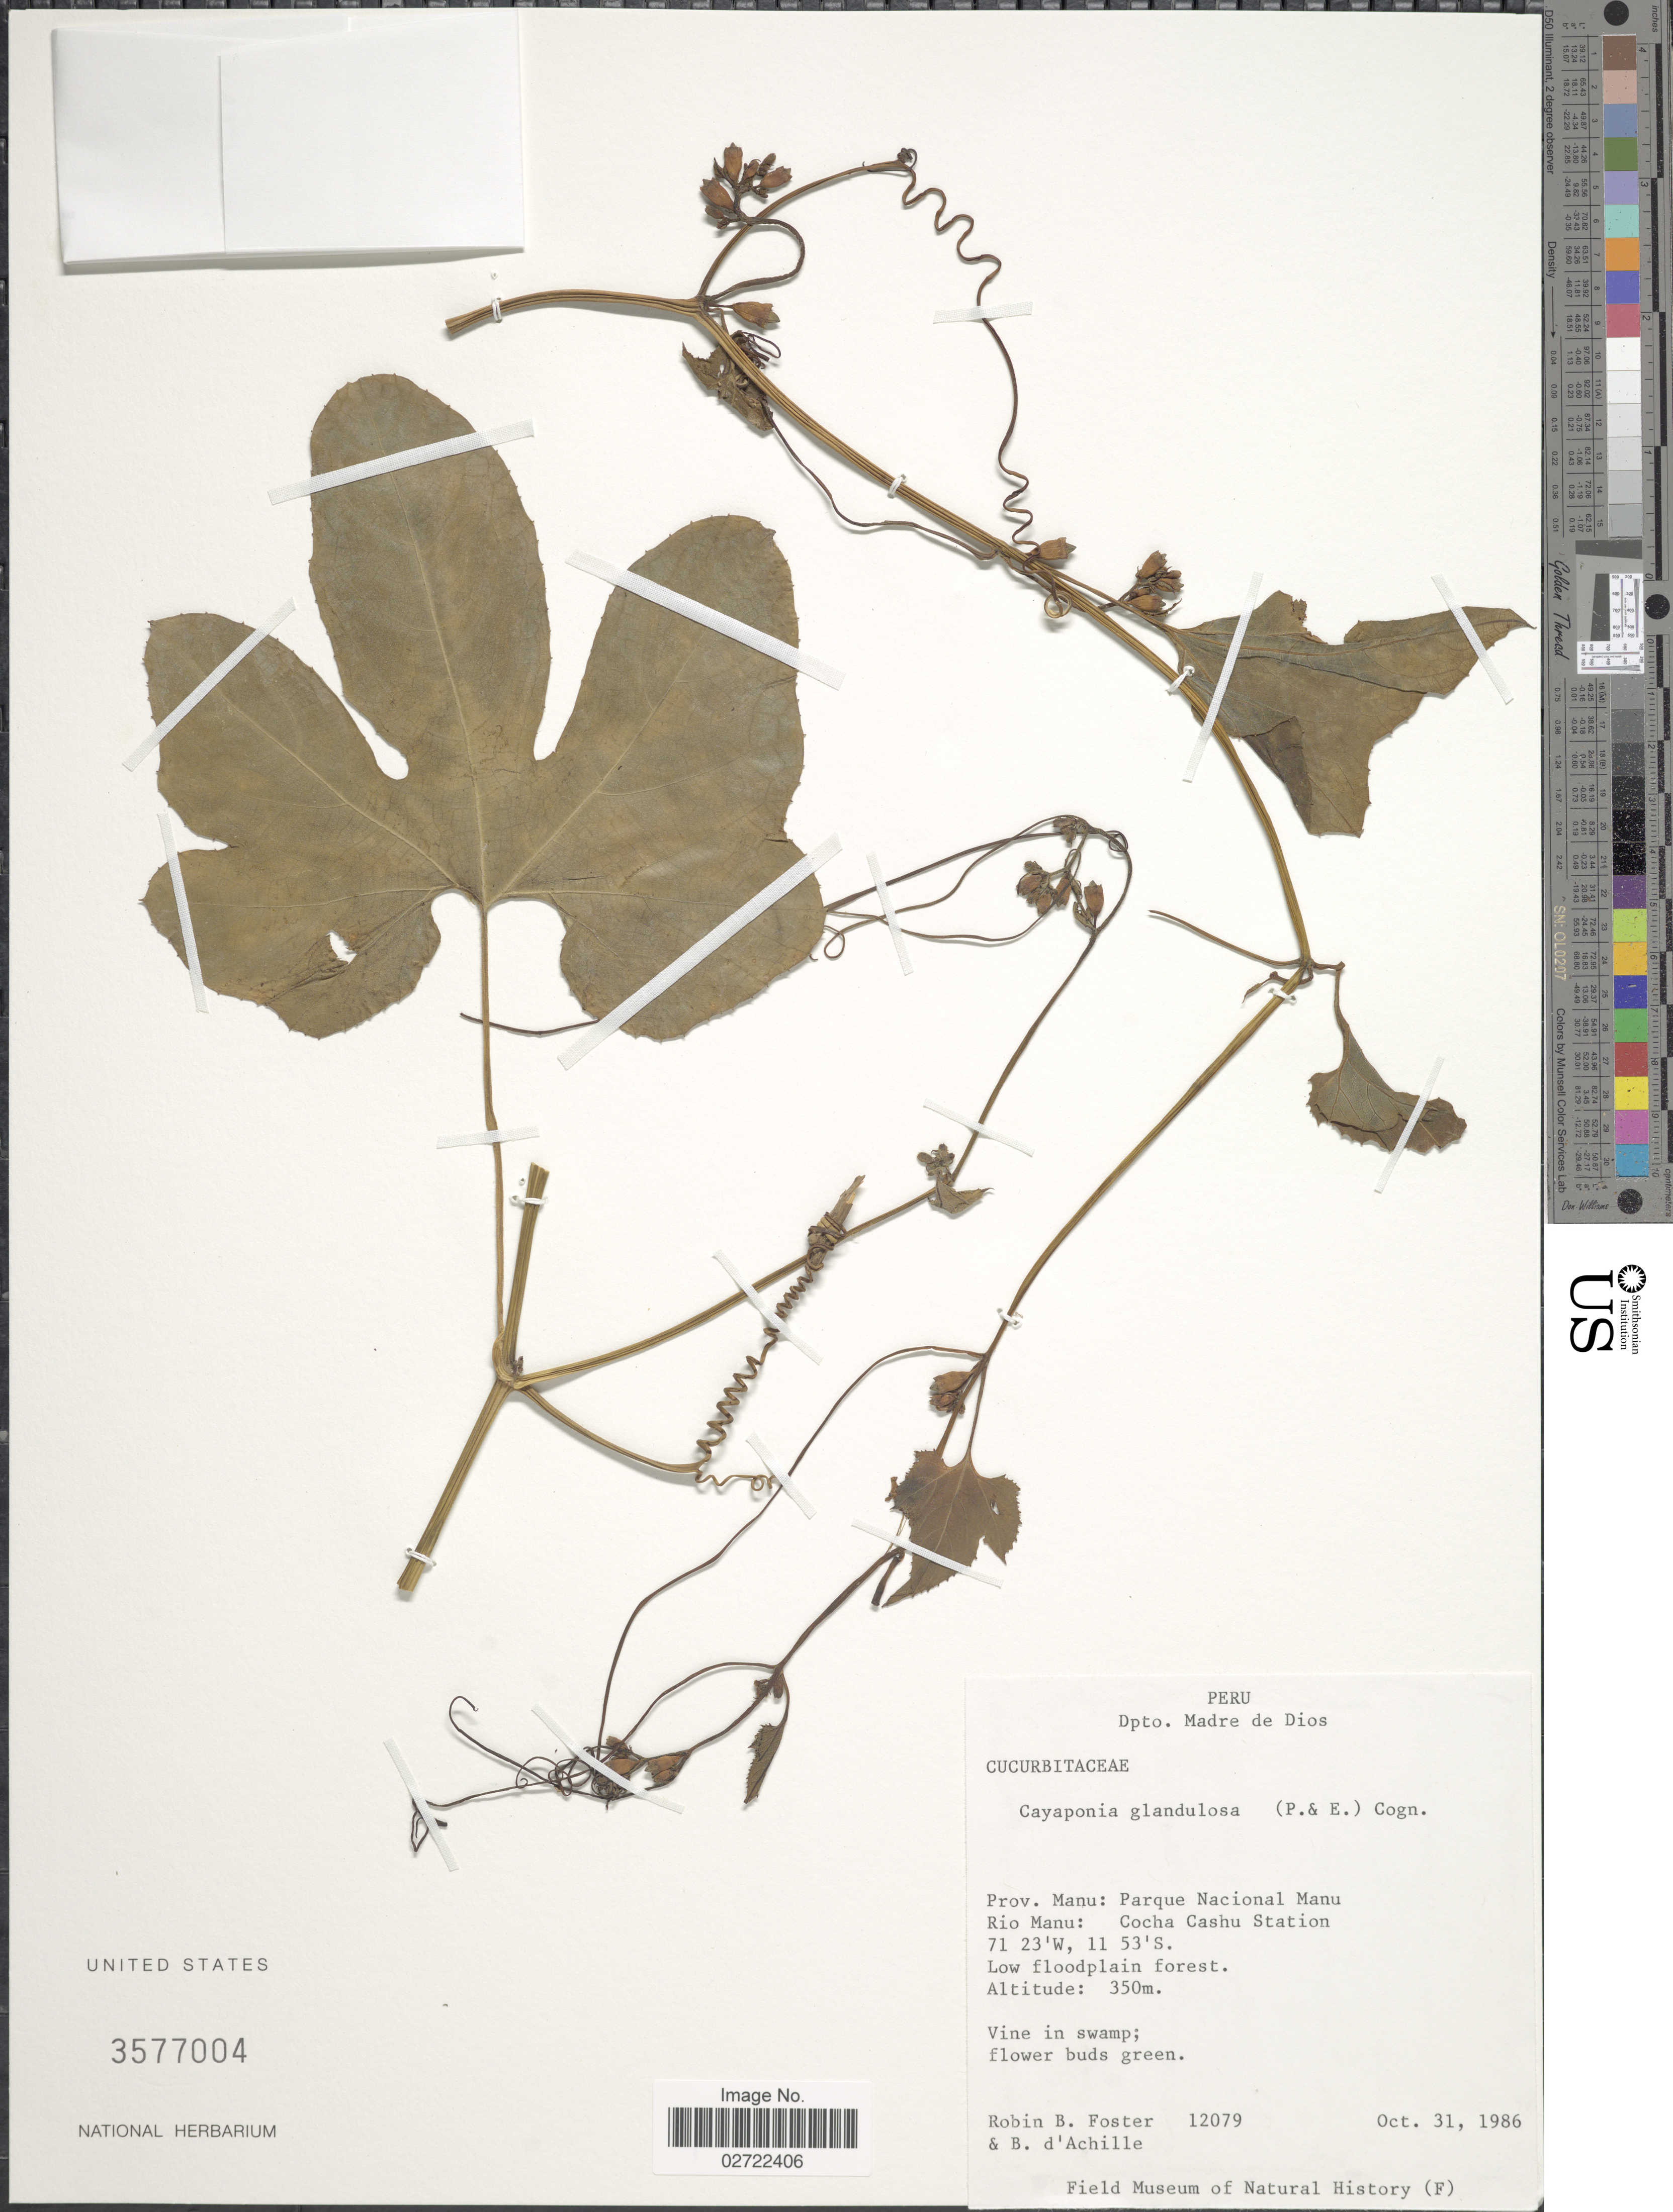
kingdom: Plantae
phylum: Tracheophyta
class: Magnoliopsida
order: Cucurbitales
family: Cucurbitaceae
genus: Cayaponia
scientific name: Cayaponia glandulosa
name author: (Poepp. & Endl.) Cogn.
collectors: R. B. Foster & B. d'Achille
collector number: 12079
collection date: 1986-10-31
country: Peru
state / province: Madre de Dios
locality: Dpto. Madre de Dios. Prov. Manu: Parque Nacional Manu. Rio Manu: Cocha Cashu Station.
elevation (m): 350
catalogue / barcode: US 3577004